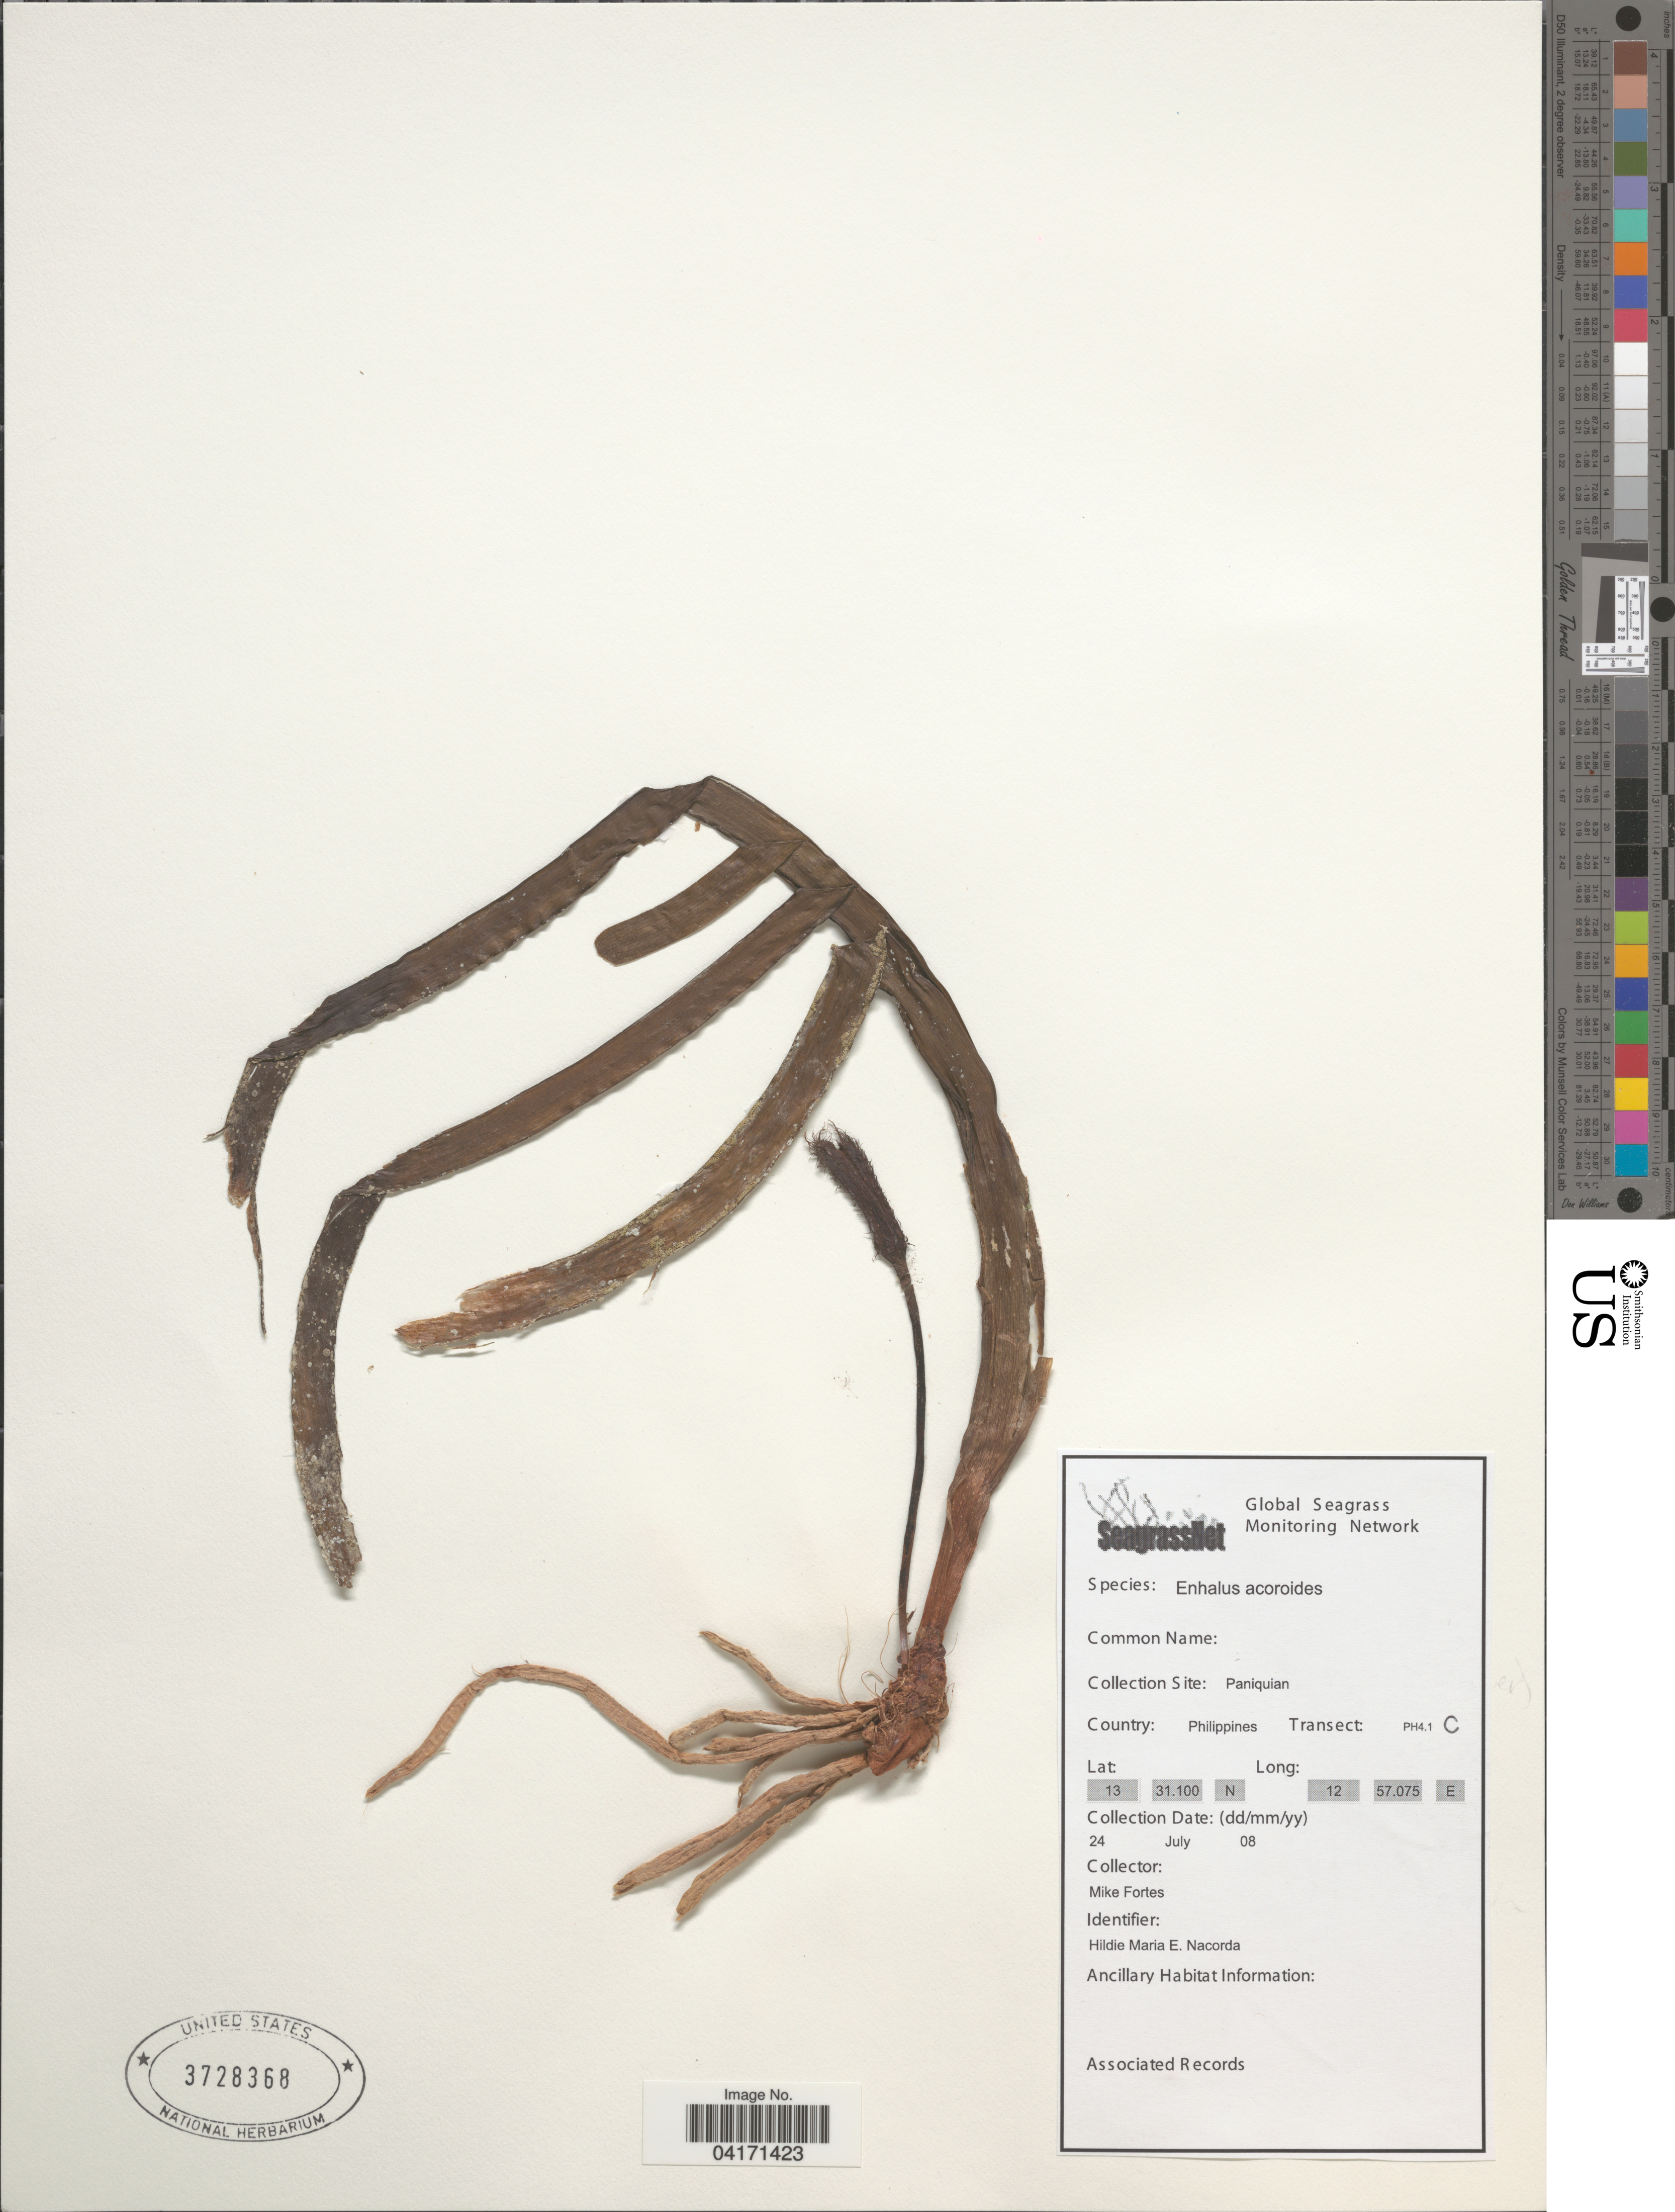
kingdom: Plantae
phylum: Tracheophyta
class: Liliopsida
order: Alismatales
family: Hydrocharitaceae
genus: Enhalus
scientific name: Enhalus acoroides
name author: (L. f.) Royle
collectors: M. Fortes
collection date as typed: Transcribed d/m/y: 24/7/8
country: Philippines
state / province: Mimaropa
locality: Paniquian. Transect: PH4.1 C.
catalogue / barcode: US 3728368